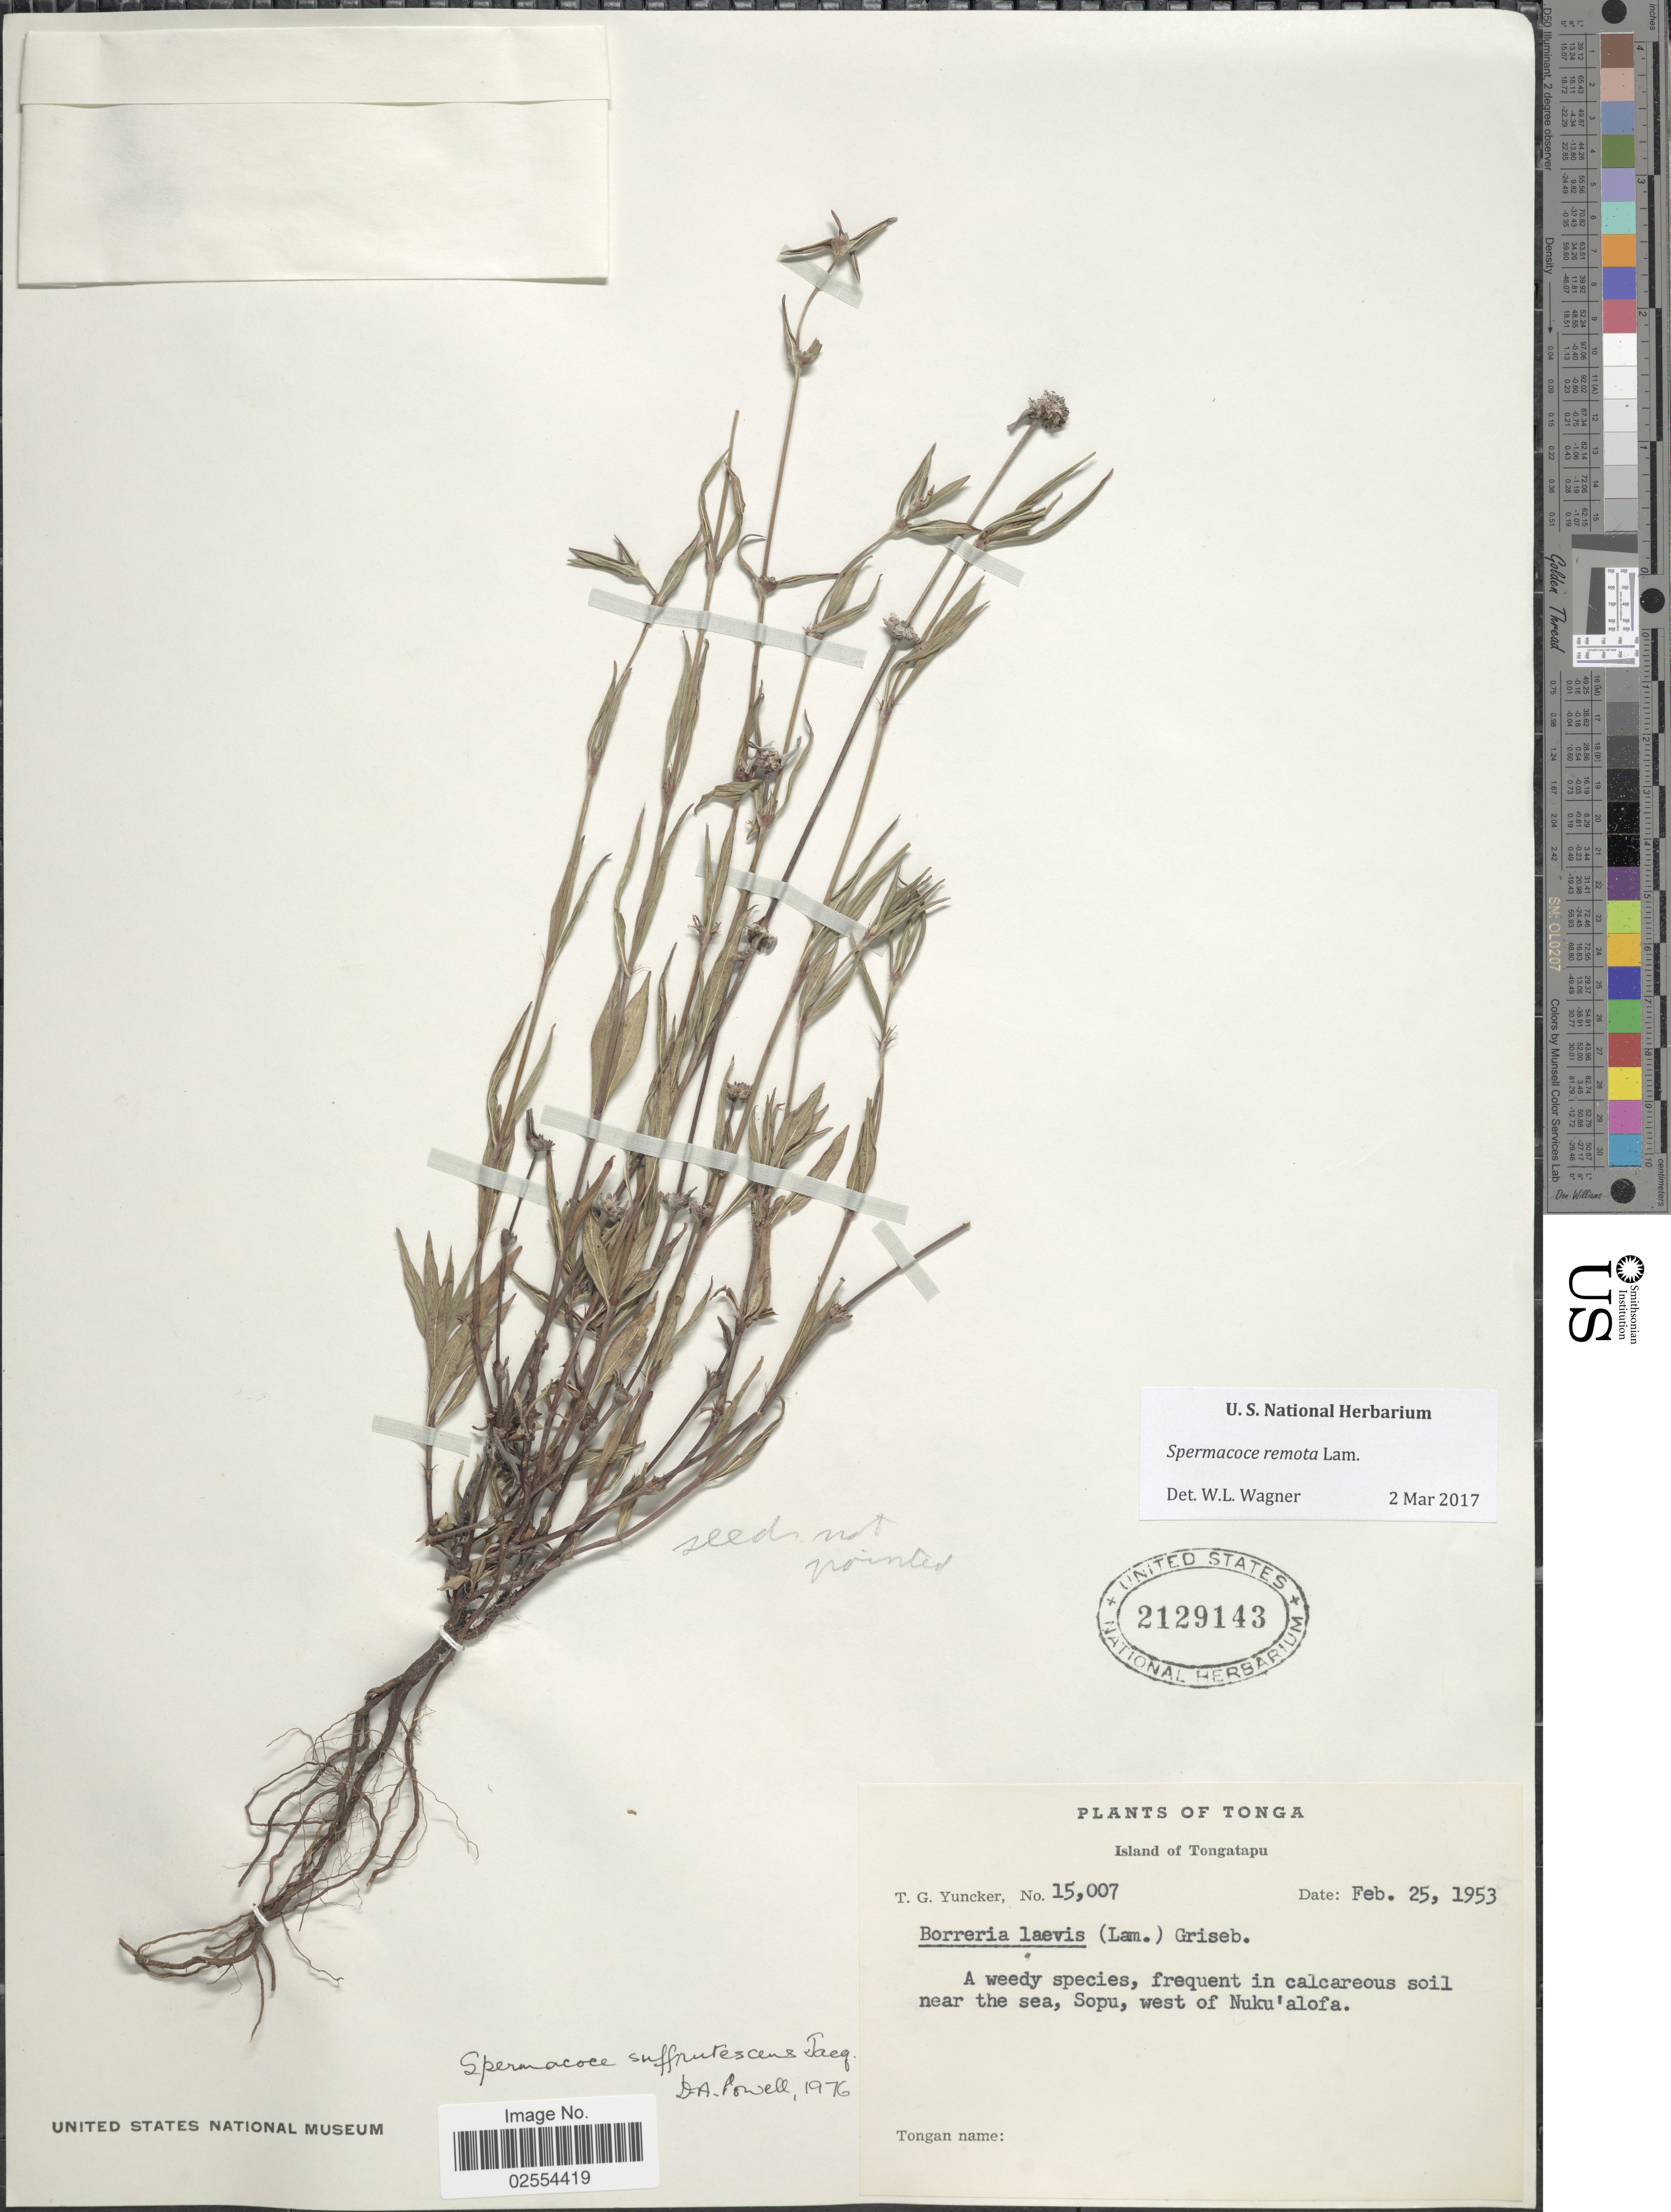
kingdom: Plantae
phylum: Tracheophyta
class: Magnoliopsida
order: Gentianales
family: Rubiaceae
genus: Spermacoce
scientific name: Spermacoce remota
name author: Lam.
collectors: T. G. Yuncker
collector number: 15007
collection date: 1953-02-25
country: Tonga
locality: Island of Tongatapu, frequent in calcaeous soil near the sea, Sopu, west of Nuku'alofa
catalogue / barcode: US 2129143